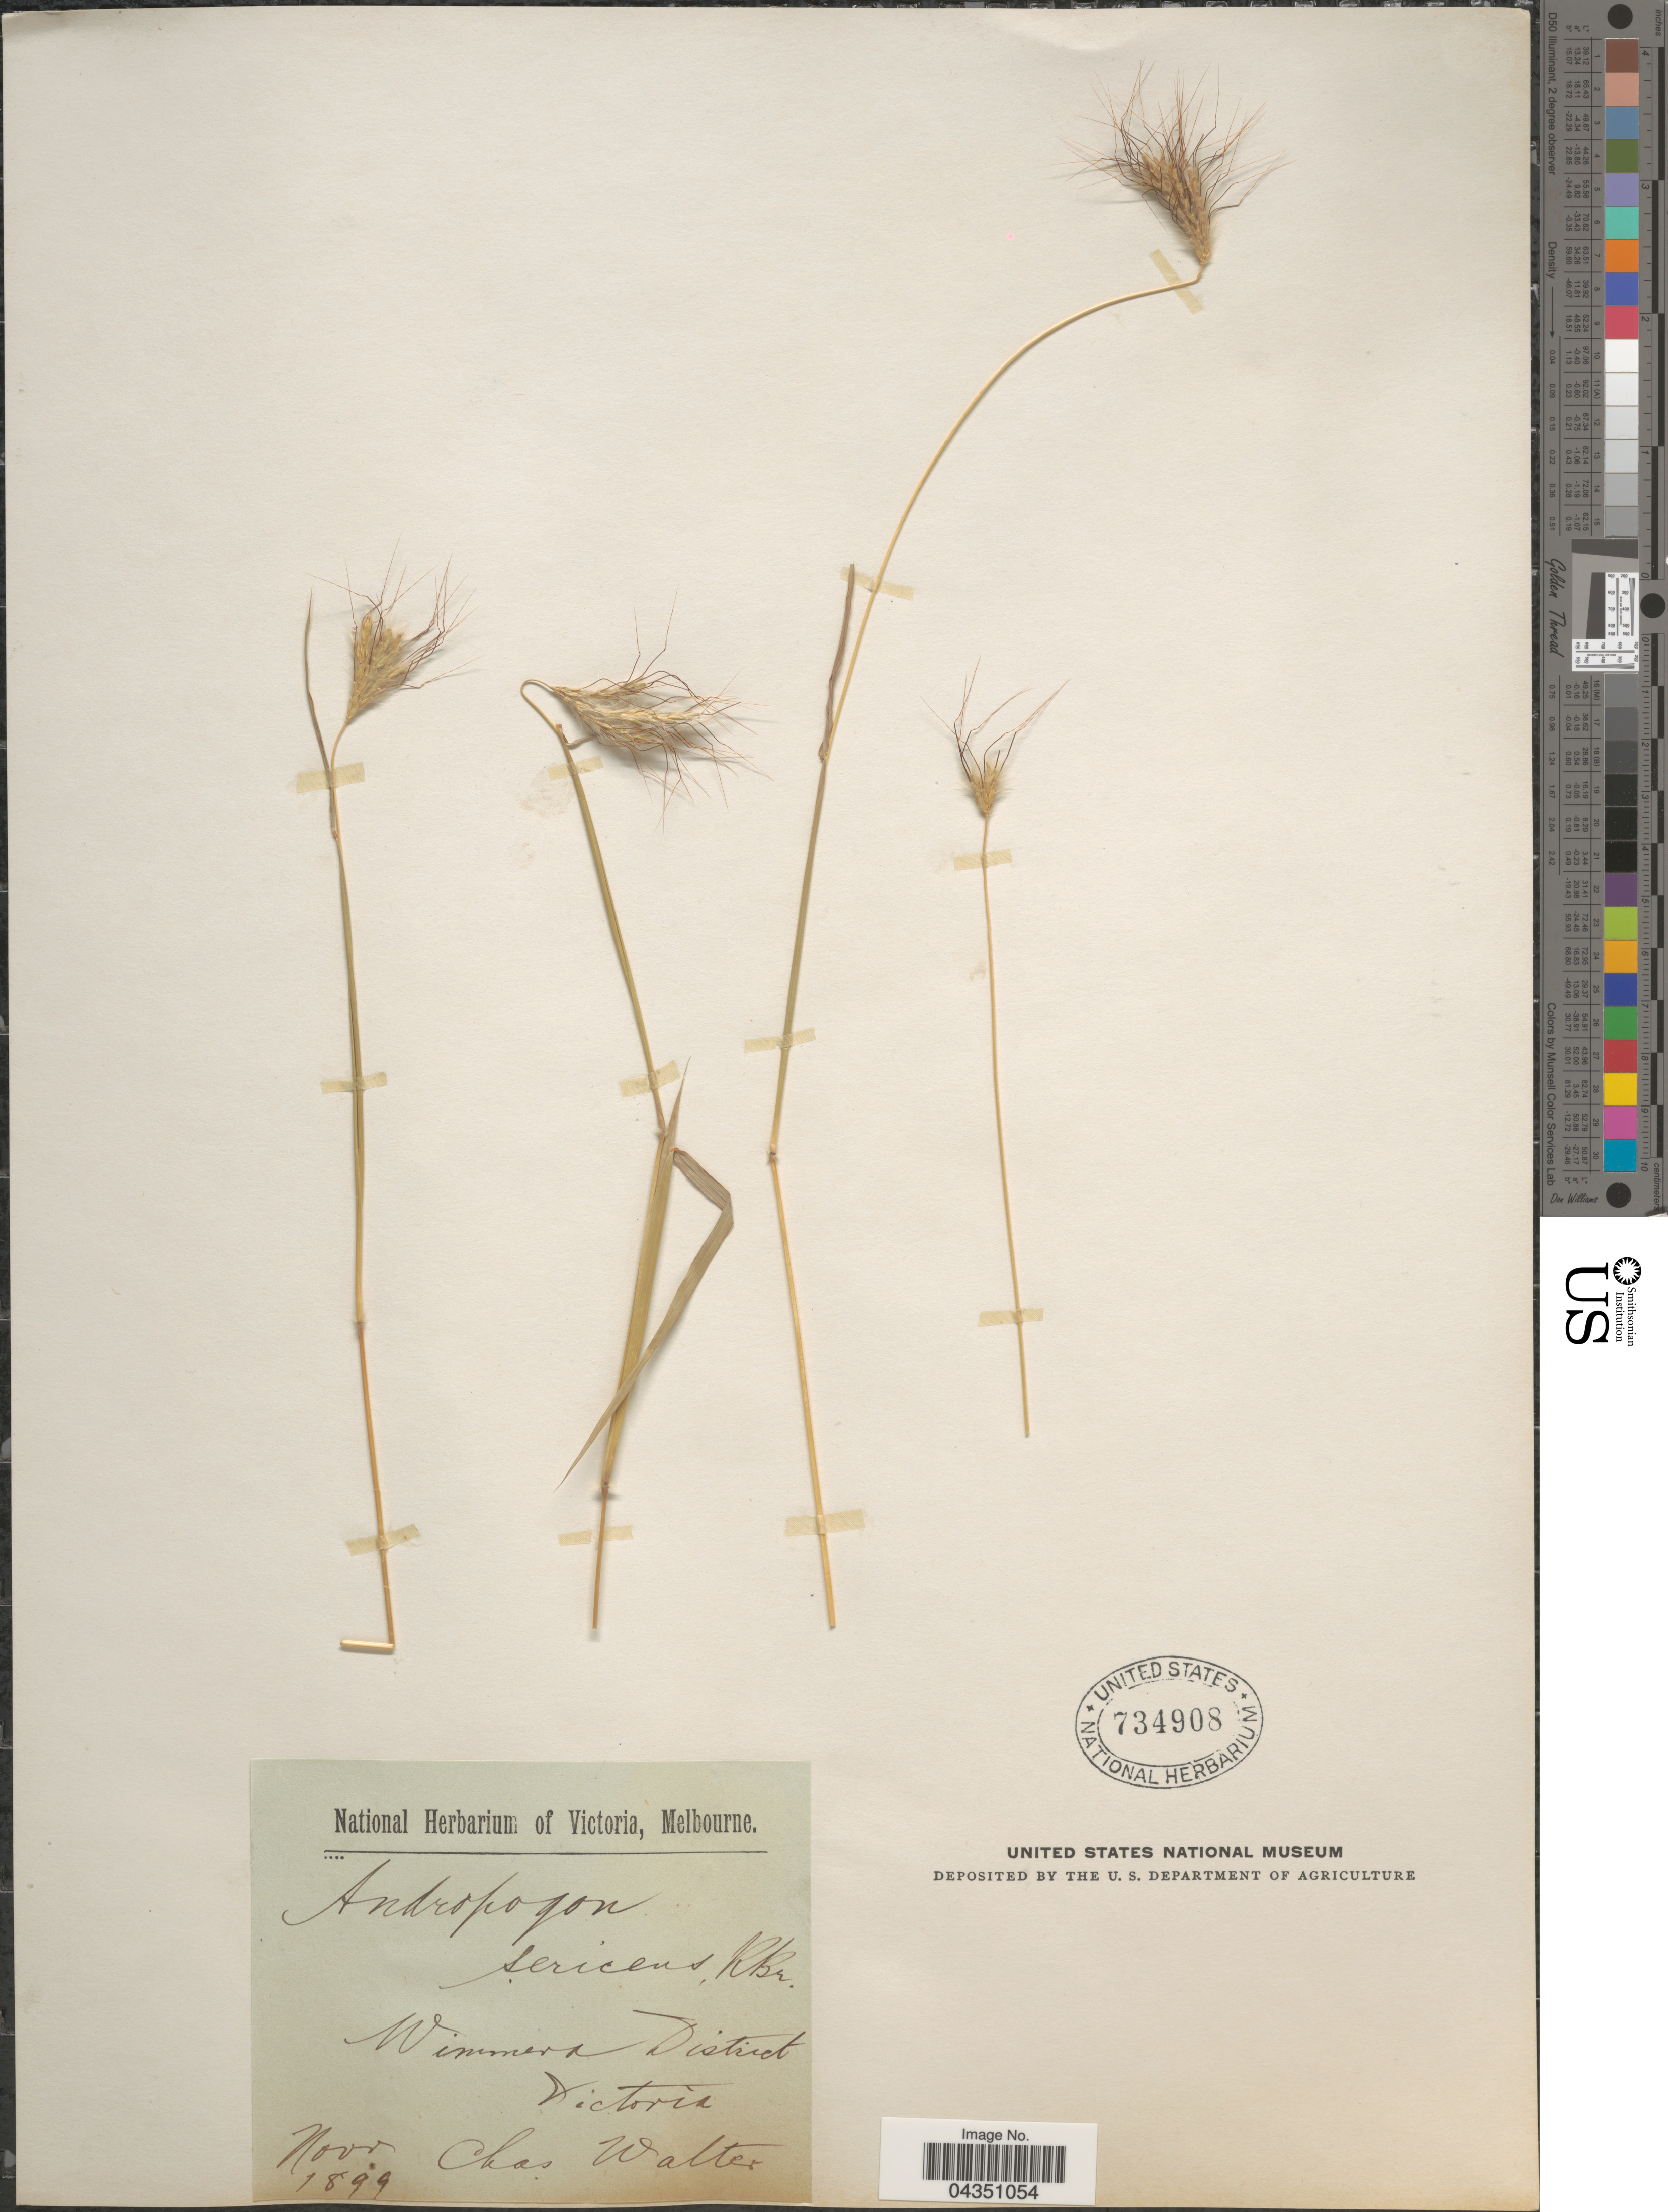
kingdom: Plantae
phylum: Tracheophyta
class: Liliopsida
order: Poales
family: Poaceae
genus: Dichanthium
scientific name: Dichanthium sericeum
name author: (R. Br.) A. Camus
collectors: C. Walter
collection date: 1899-11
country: Australia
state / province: Victoria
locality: Wimmera District. Victoria.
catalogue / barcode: US 734908